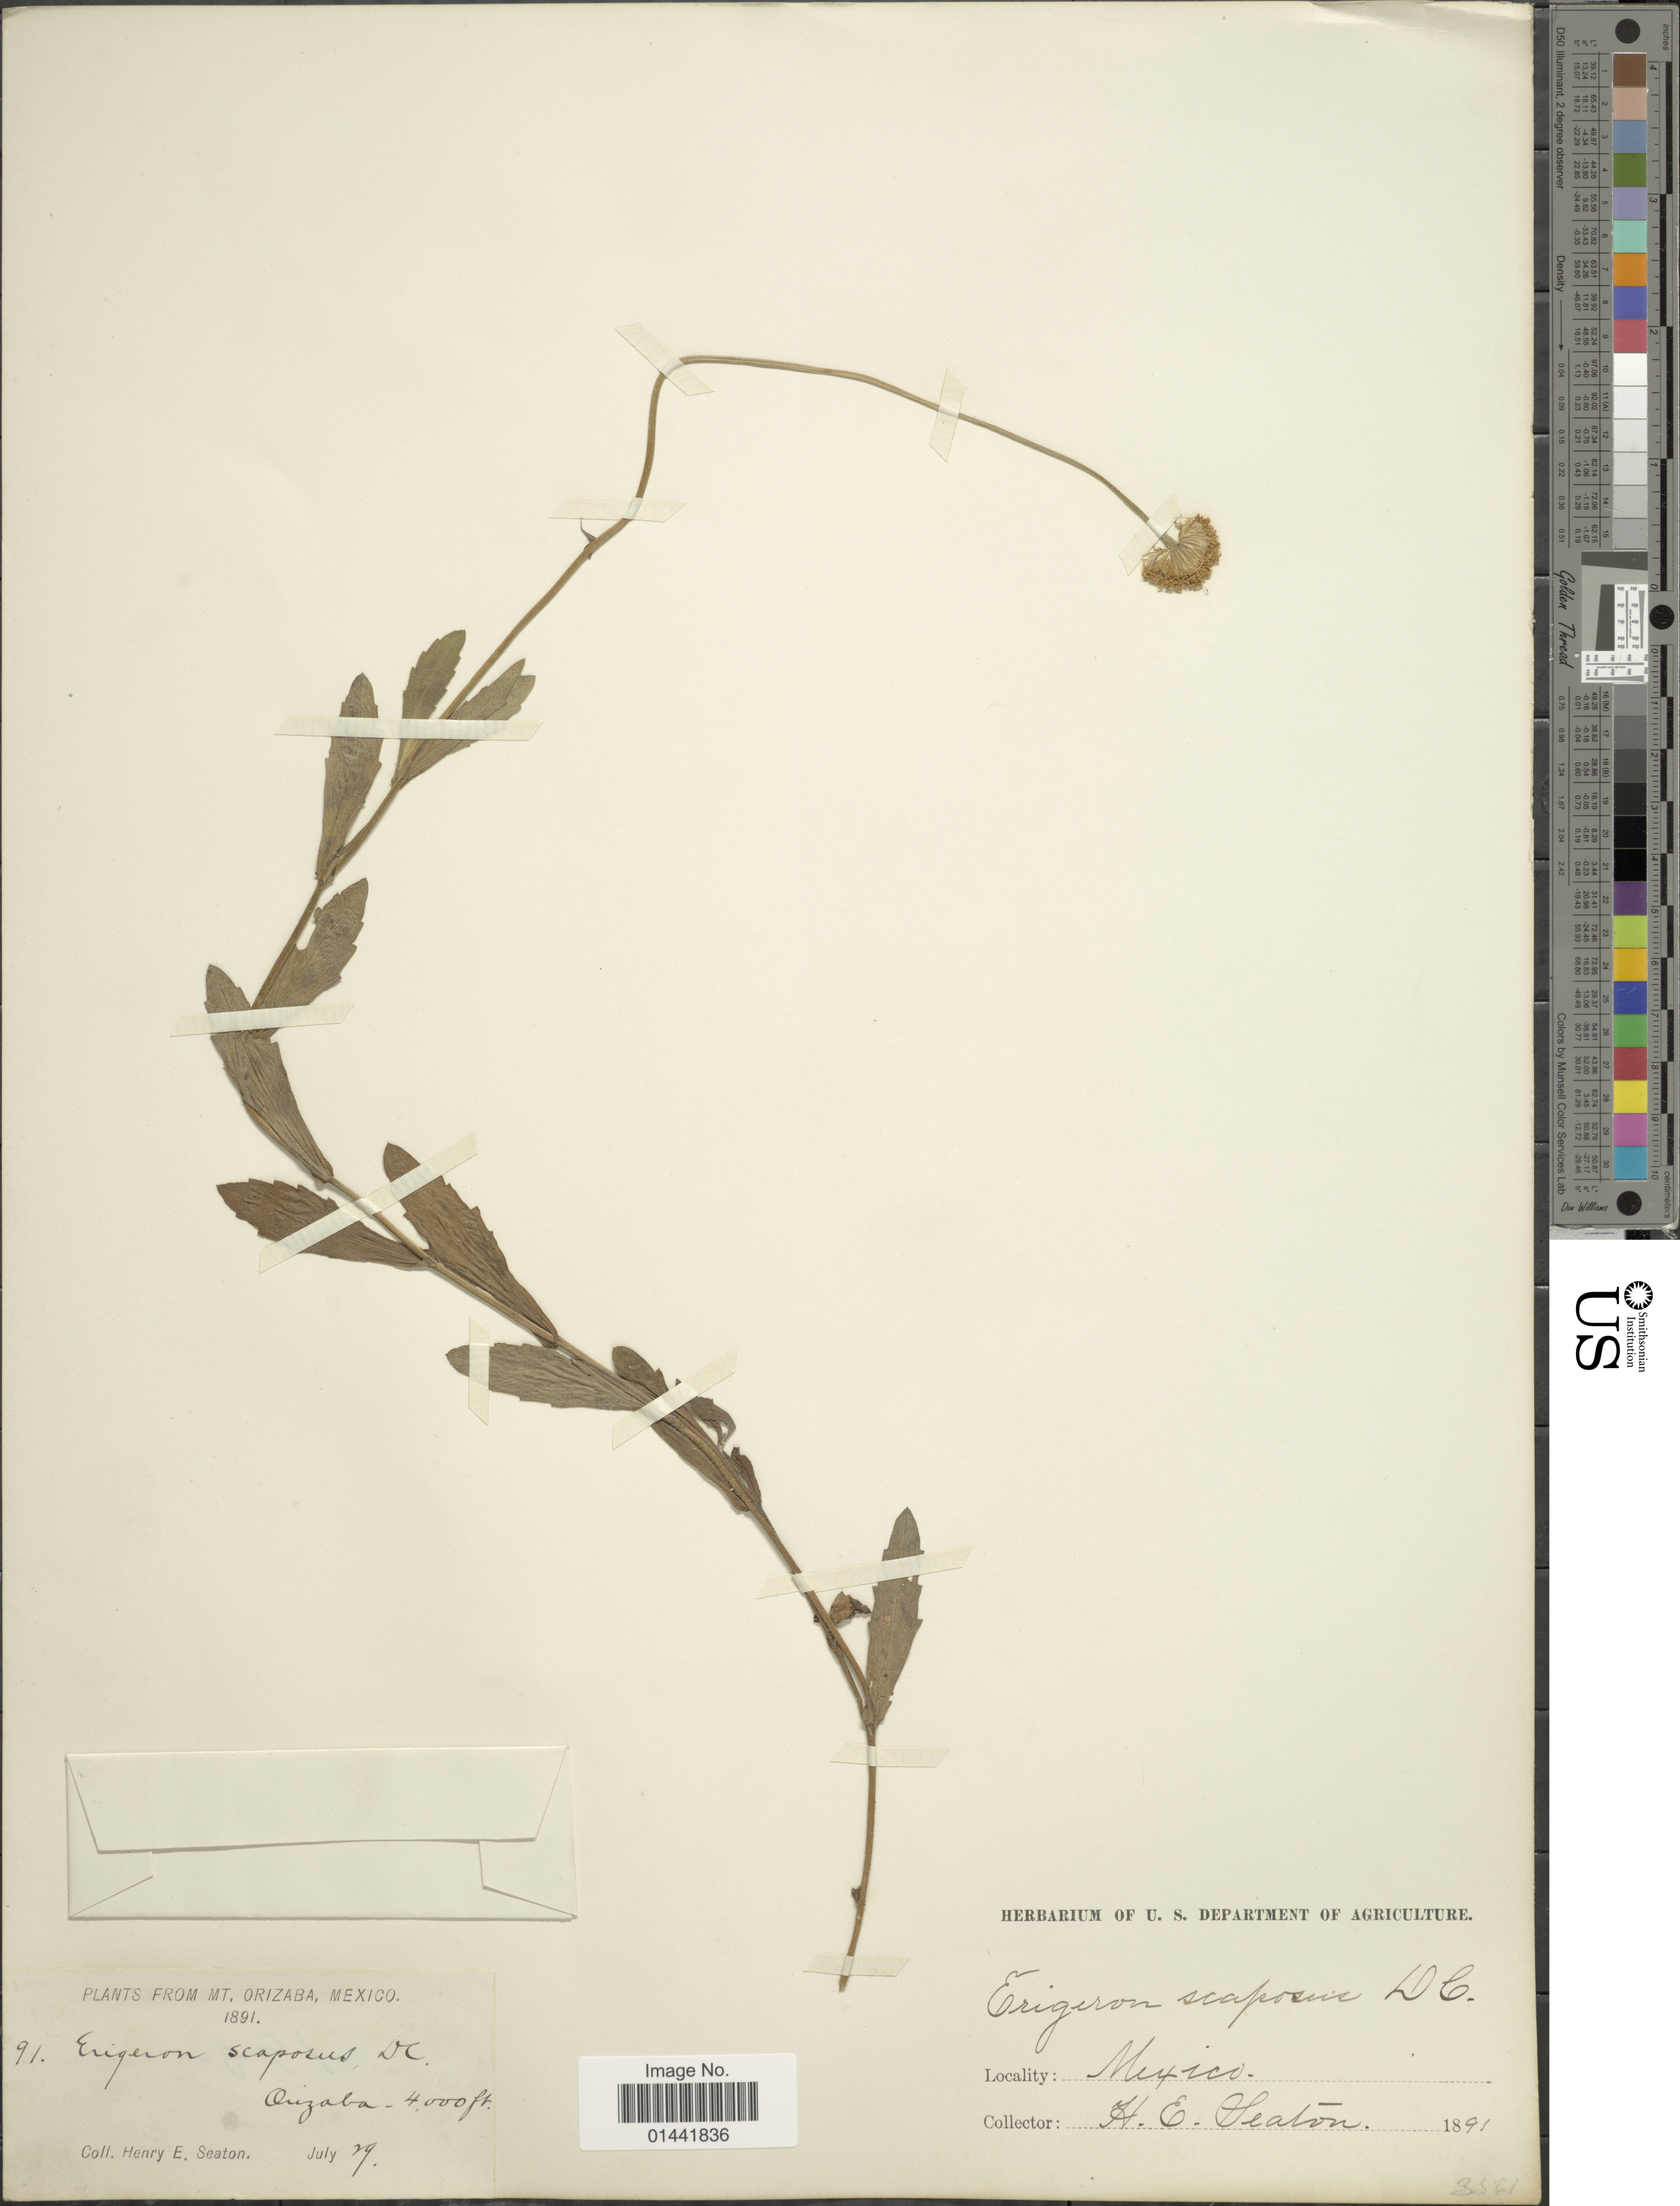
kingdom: Plantae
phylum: Tracheophyta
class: Magnoliopsida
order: Asterales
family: Asteraceae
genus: Erigeron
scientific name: Erigeron scaposus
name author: DC.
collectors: H. E. Seaton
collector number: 91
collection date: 1891-07-29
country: Mexico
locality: Mt. Orizaba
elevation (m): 1219